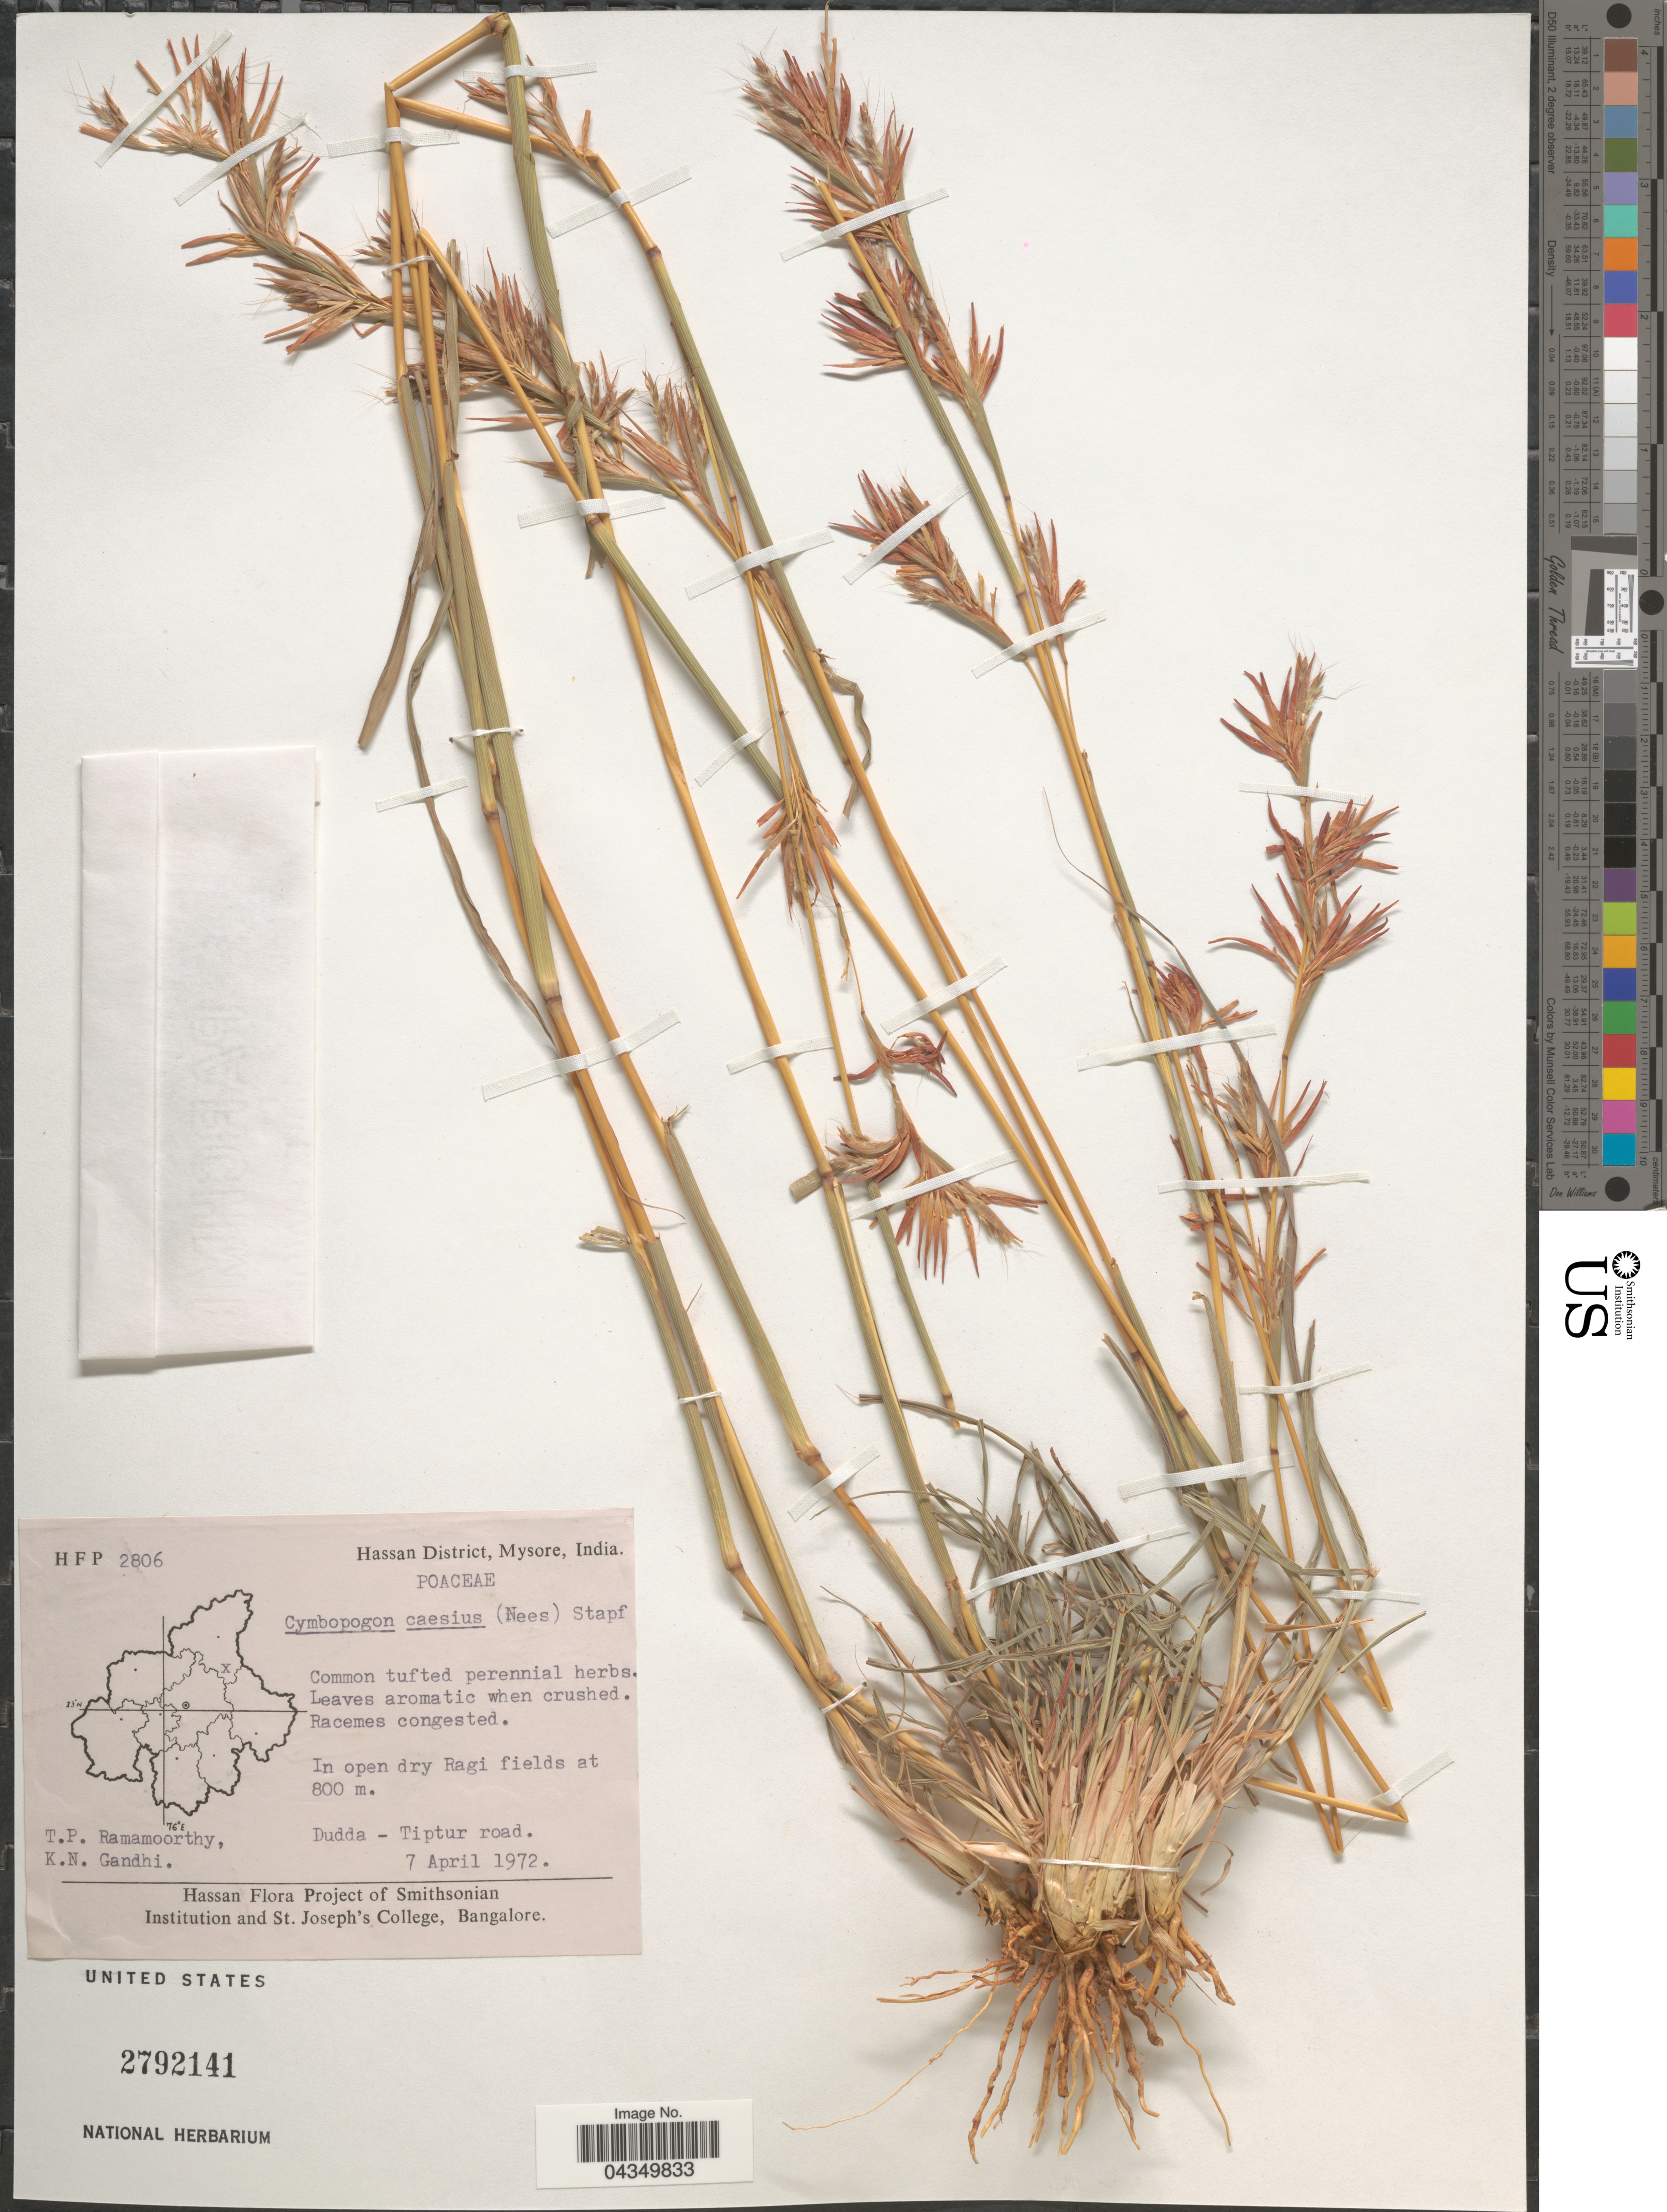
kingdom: Plantae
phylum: Tracheophyta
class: Liliopsida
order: Poales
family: Poaceae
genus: Cymbopogon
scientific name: Cymbopogon caesius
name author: (Nees ex Hook. & Arn.) Stapf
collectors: T. P. Ramamoorthy & K. N. Gandhi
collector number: HFP2806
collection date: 1972-04-07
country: India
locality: Hassan District, Mysore. In open dry Ragi fields. Dudda - Tiptur road.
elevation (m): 800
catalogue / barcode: US 2792141